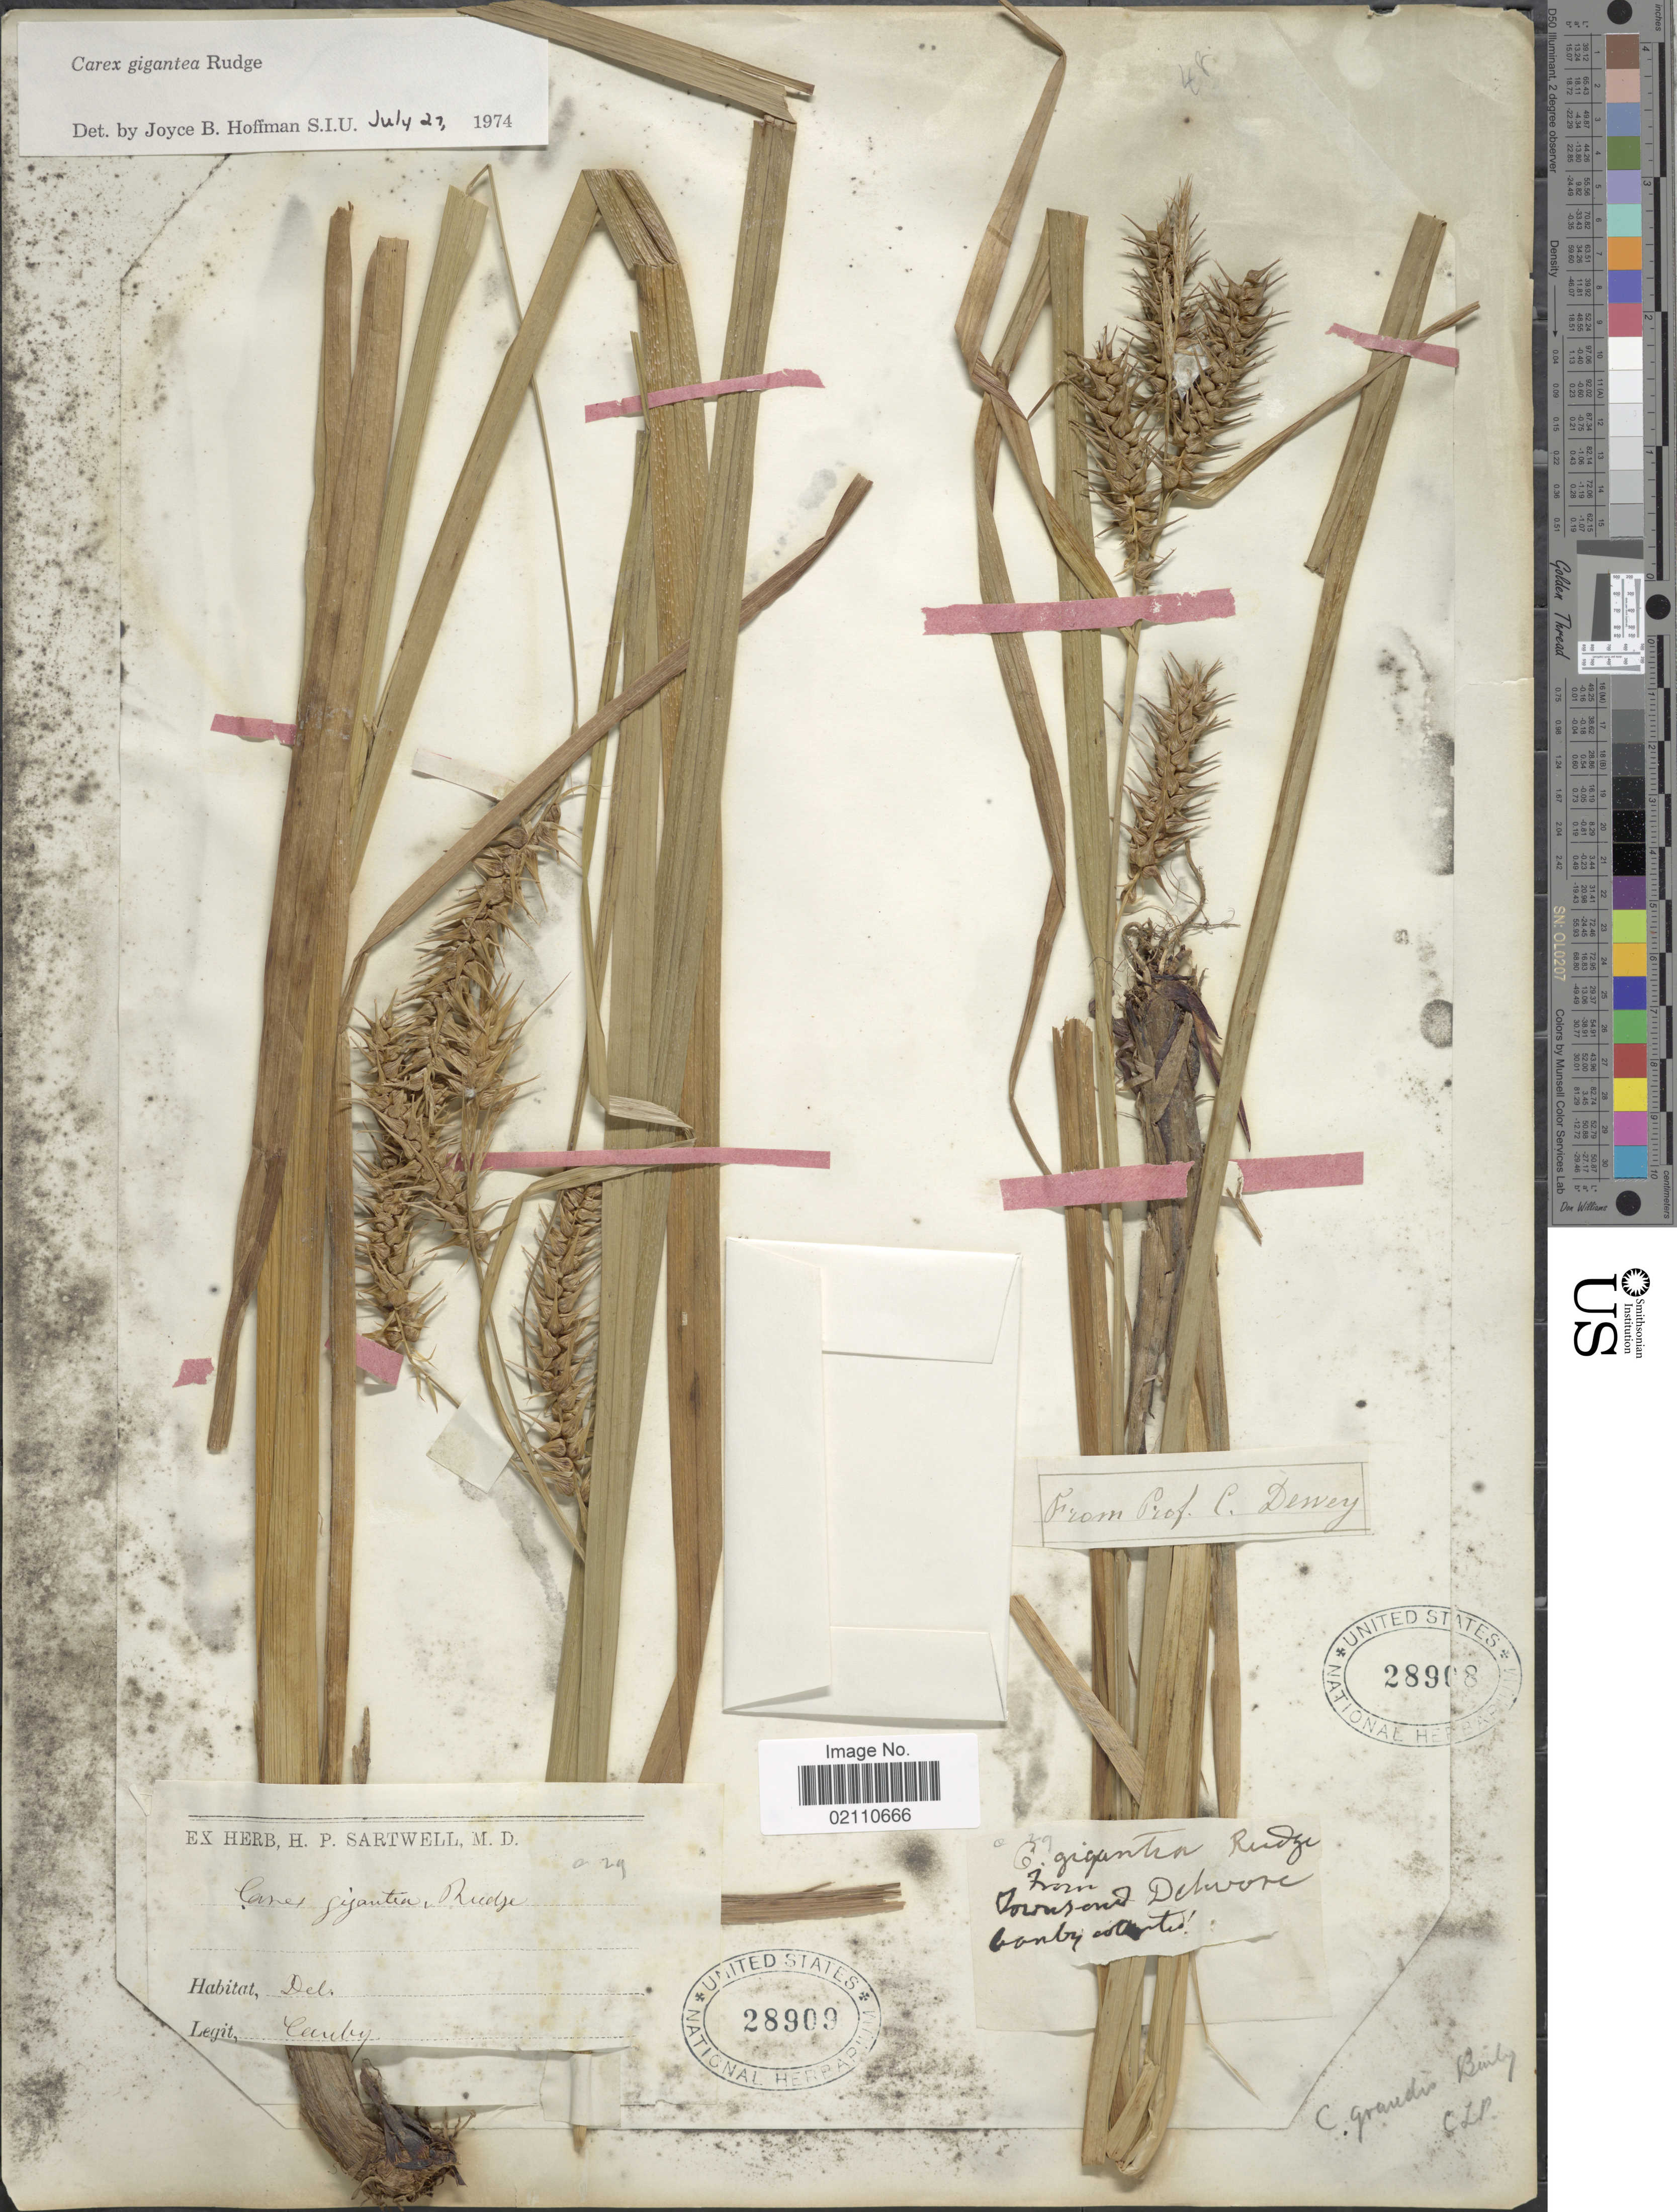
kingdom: Plantae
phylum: Tracheophyta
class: Liliopsida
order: Poales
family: Cyperaceae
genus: Carex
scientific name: Carex gigantea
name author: Rudge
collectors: Canby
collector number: C29*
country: United States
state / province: Delaware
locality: Townsend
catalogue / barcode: US 28908-2